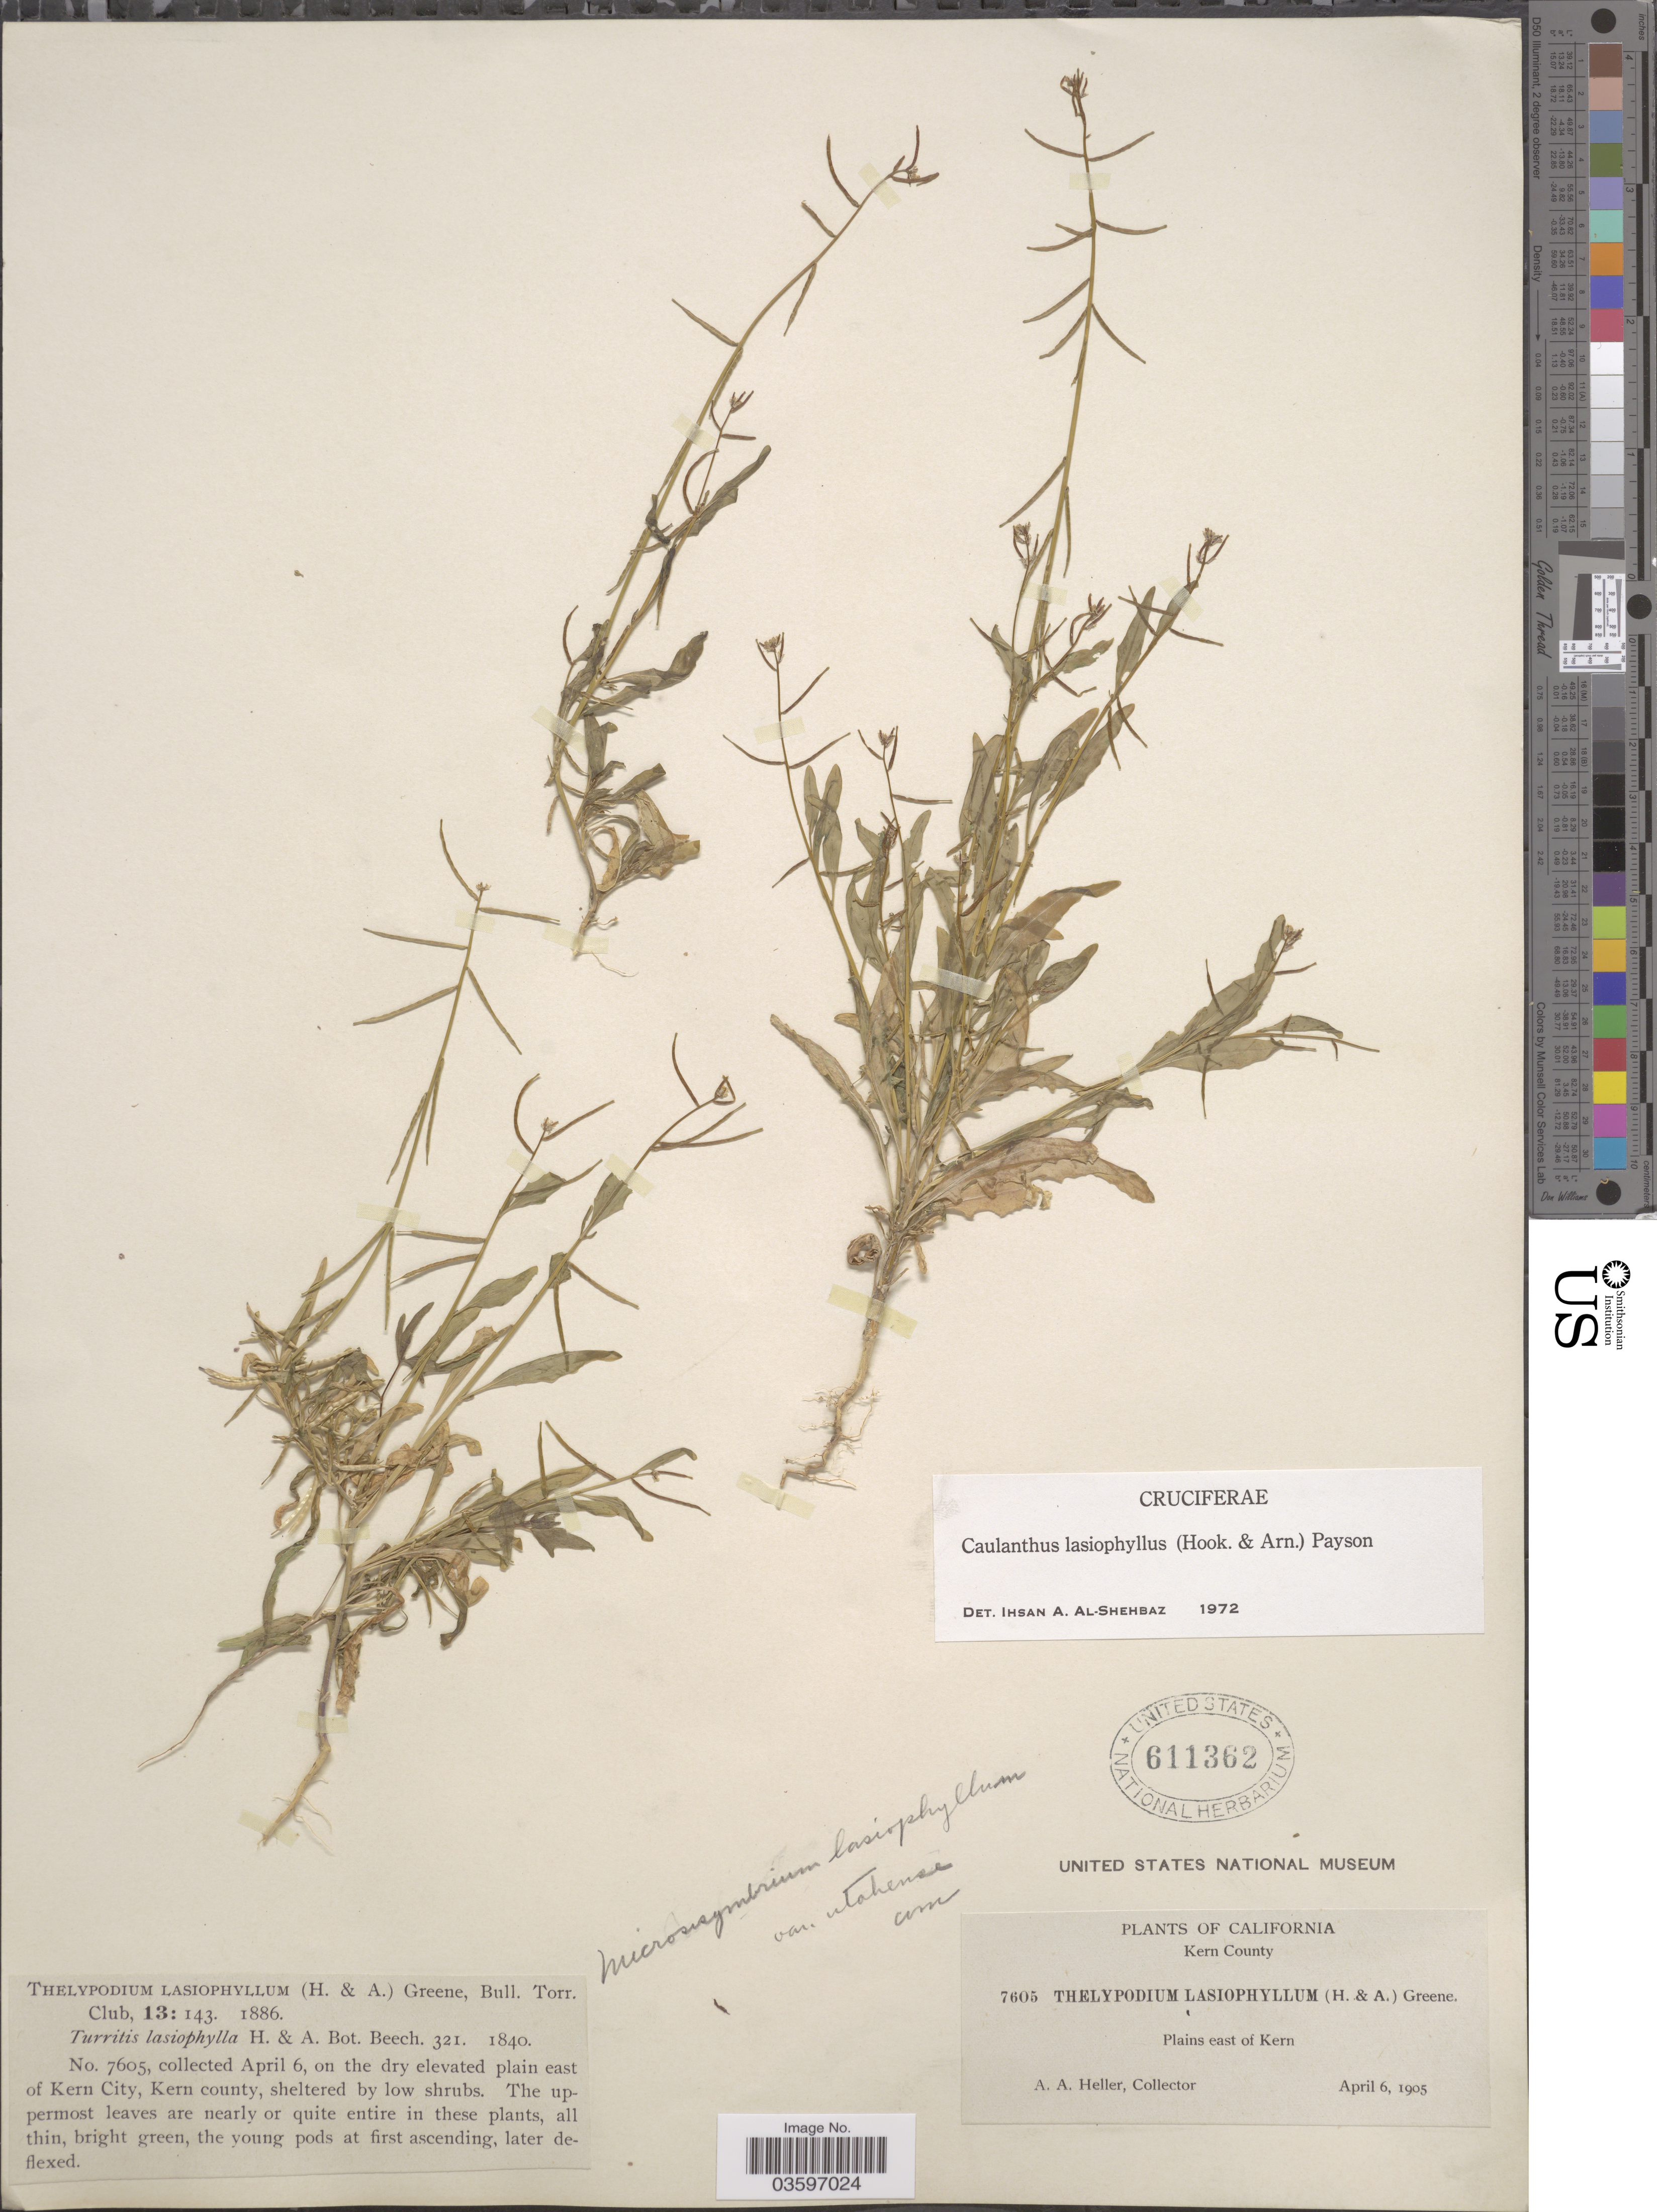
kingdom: Plantae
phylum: Tracheophyta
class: Magnoliopsida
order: Brassicales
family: Brassicaceae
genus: Caulanthus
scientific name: Caulanthus lasiophyllus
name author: (Hook. & Arn.) Payson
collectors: A. A. Heller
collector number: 7605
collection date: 1905-04-06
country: United States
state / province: California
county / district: Kern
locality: On the dry elevated plain east of Kern City, Kern County.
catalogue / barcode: US 611362